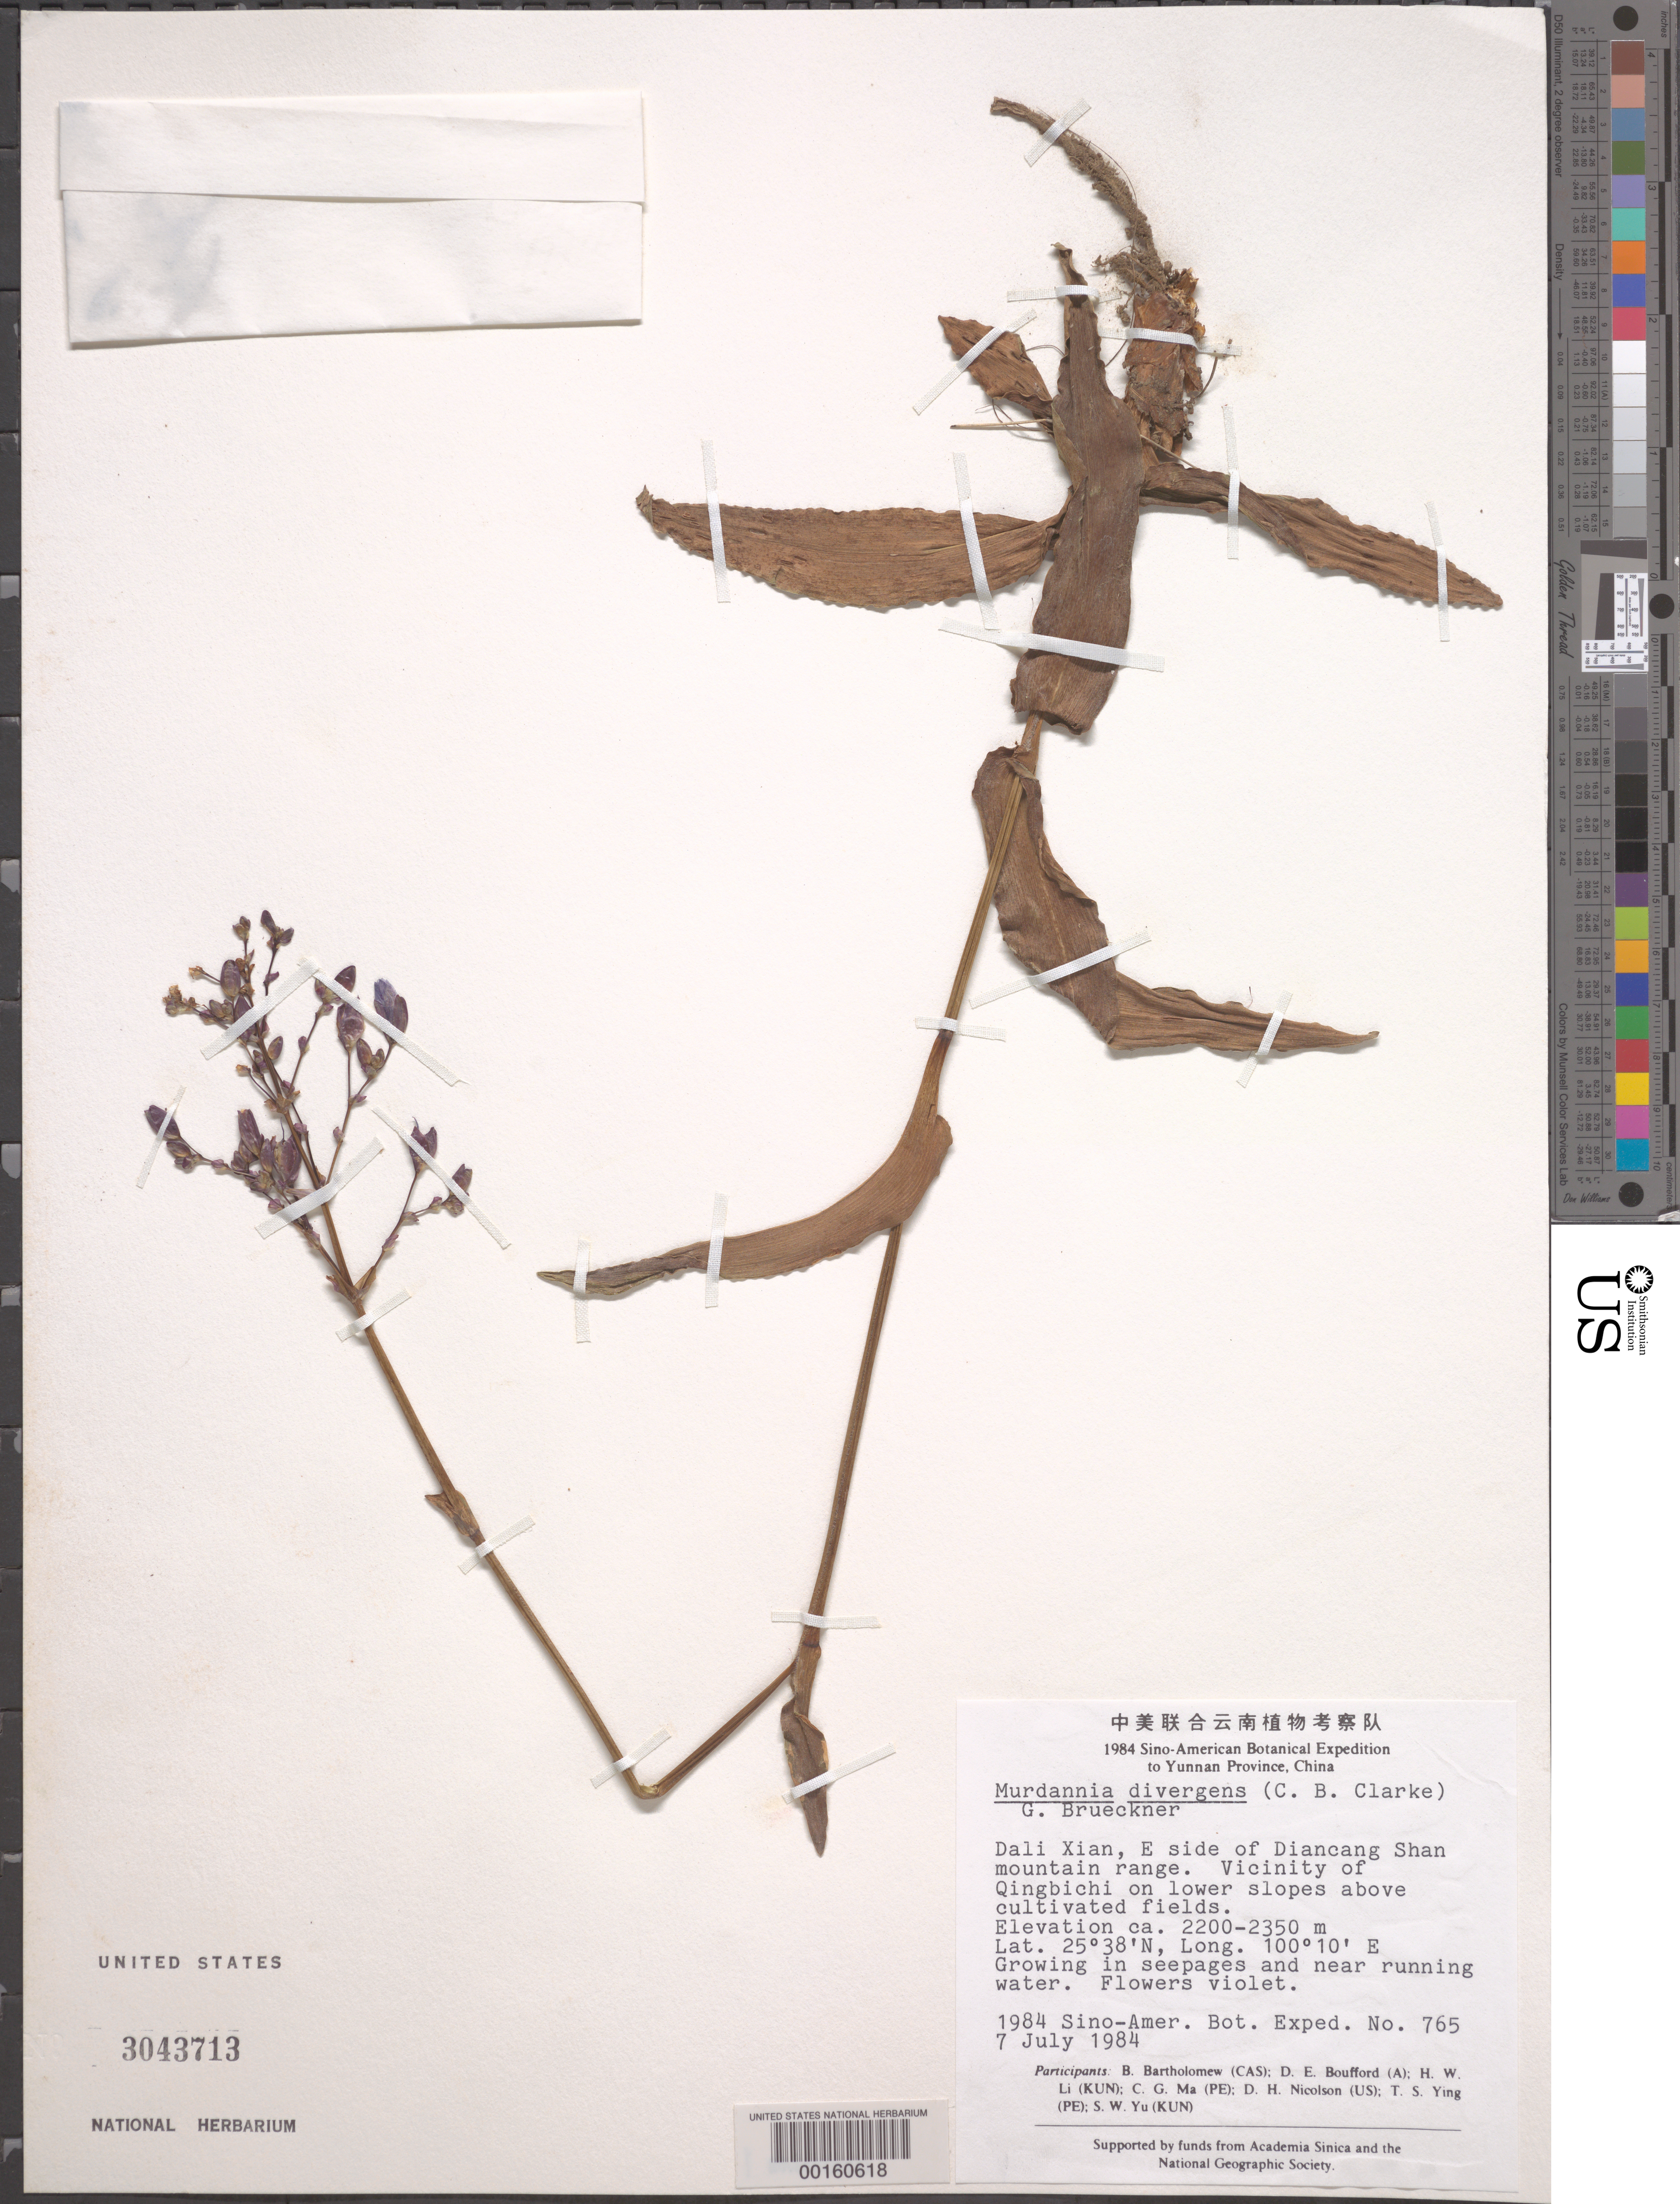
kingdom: Plantae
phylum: Tracheophyta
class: Liliopsida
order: Commelinales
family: Commelinaceae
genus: Murdannia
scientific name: Murdannia divergens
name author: (C.B. Clarke) G. Brückn.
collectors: Sino-Amer. Bot. Exped. 1984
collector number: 765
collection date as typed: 07 Jul 1984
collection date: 1984-07-07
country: China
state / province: Yunnan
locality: Dali xian, near qingbichi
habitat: Slopes above cultivated fields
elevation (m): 2200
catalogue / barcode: US 3043713